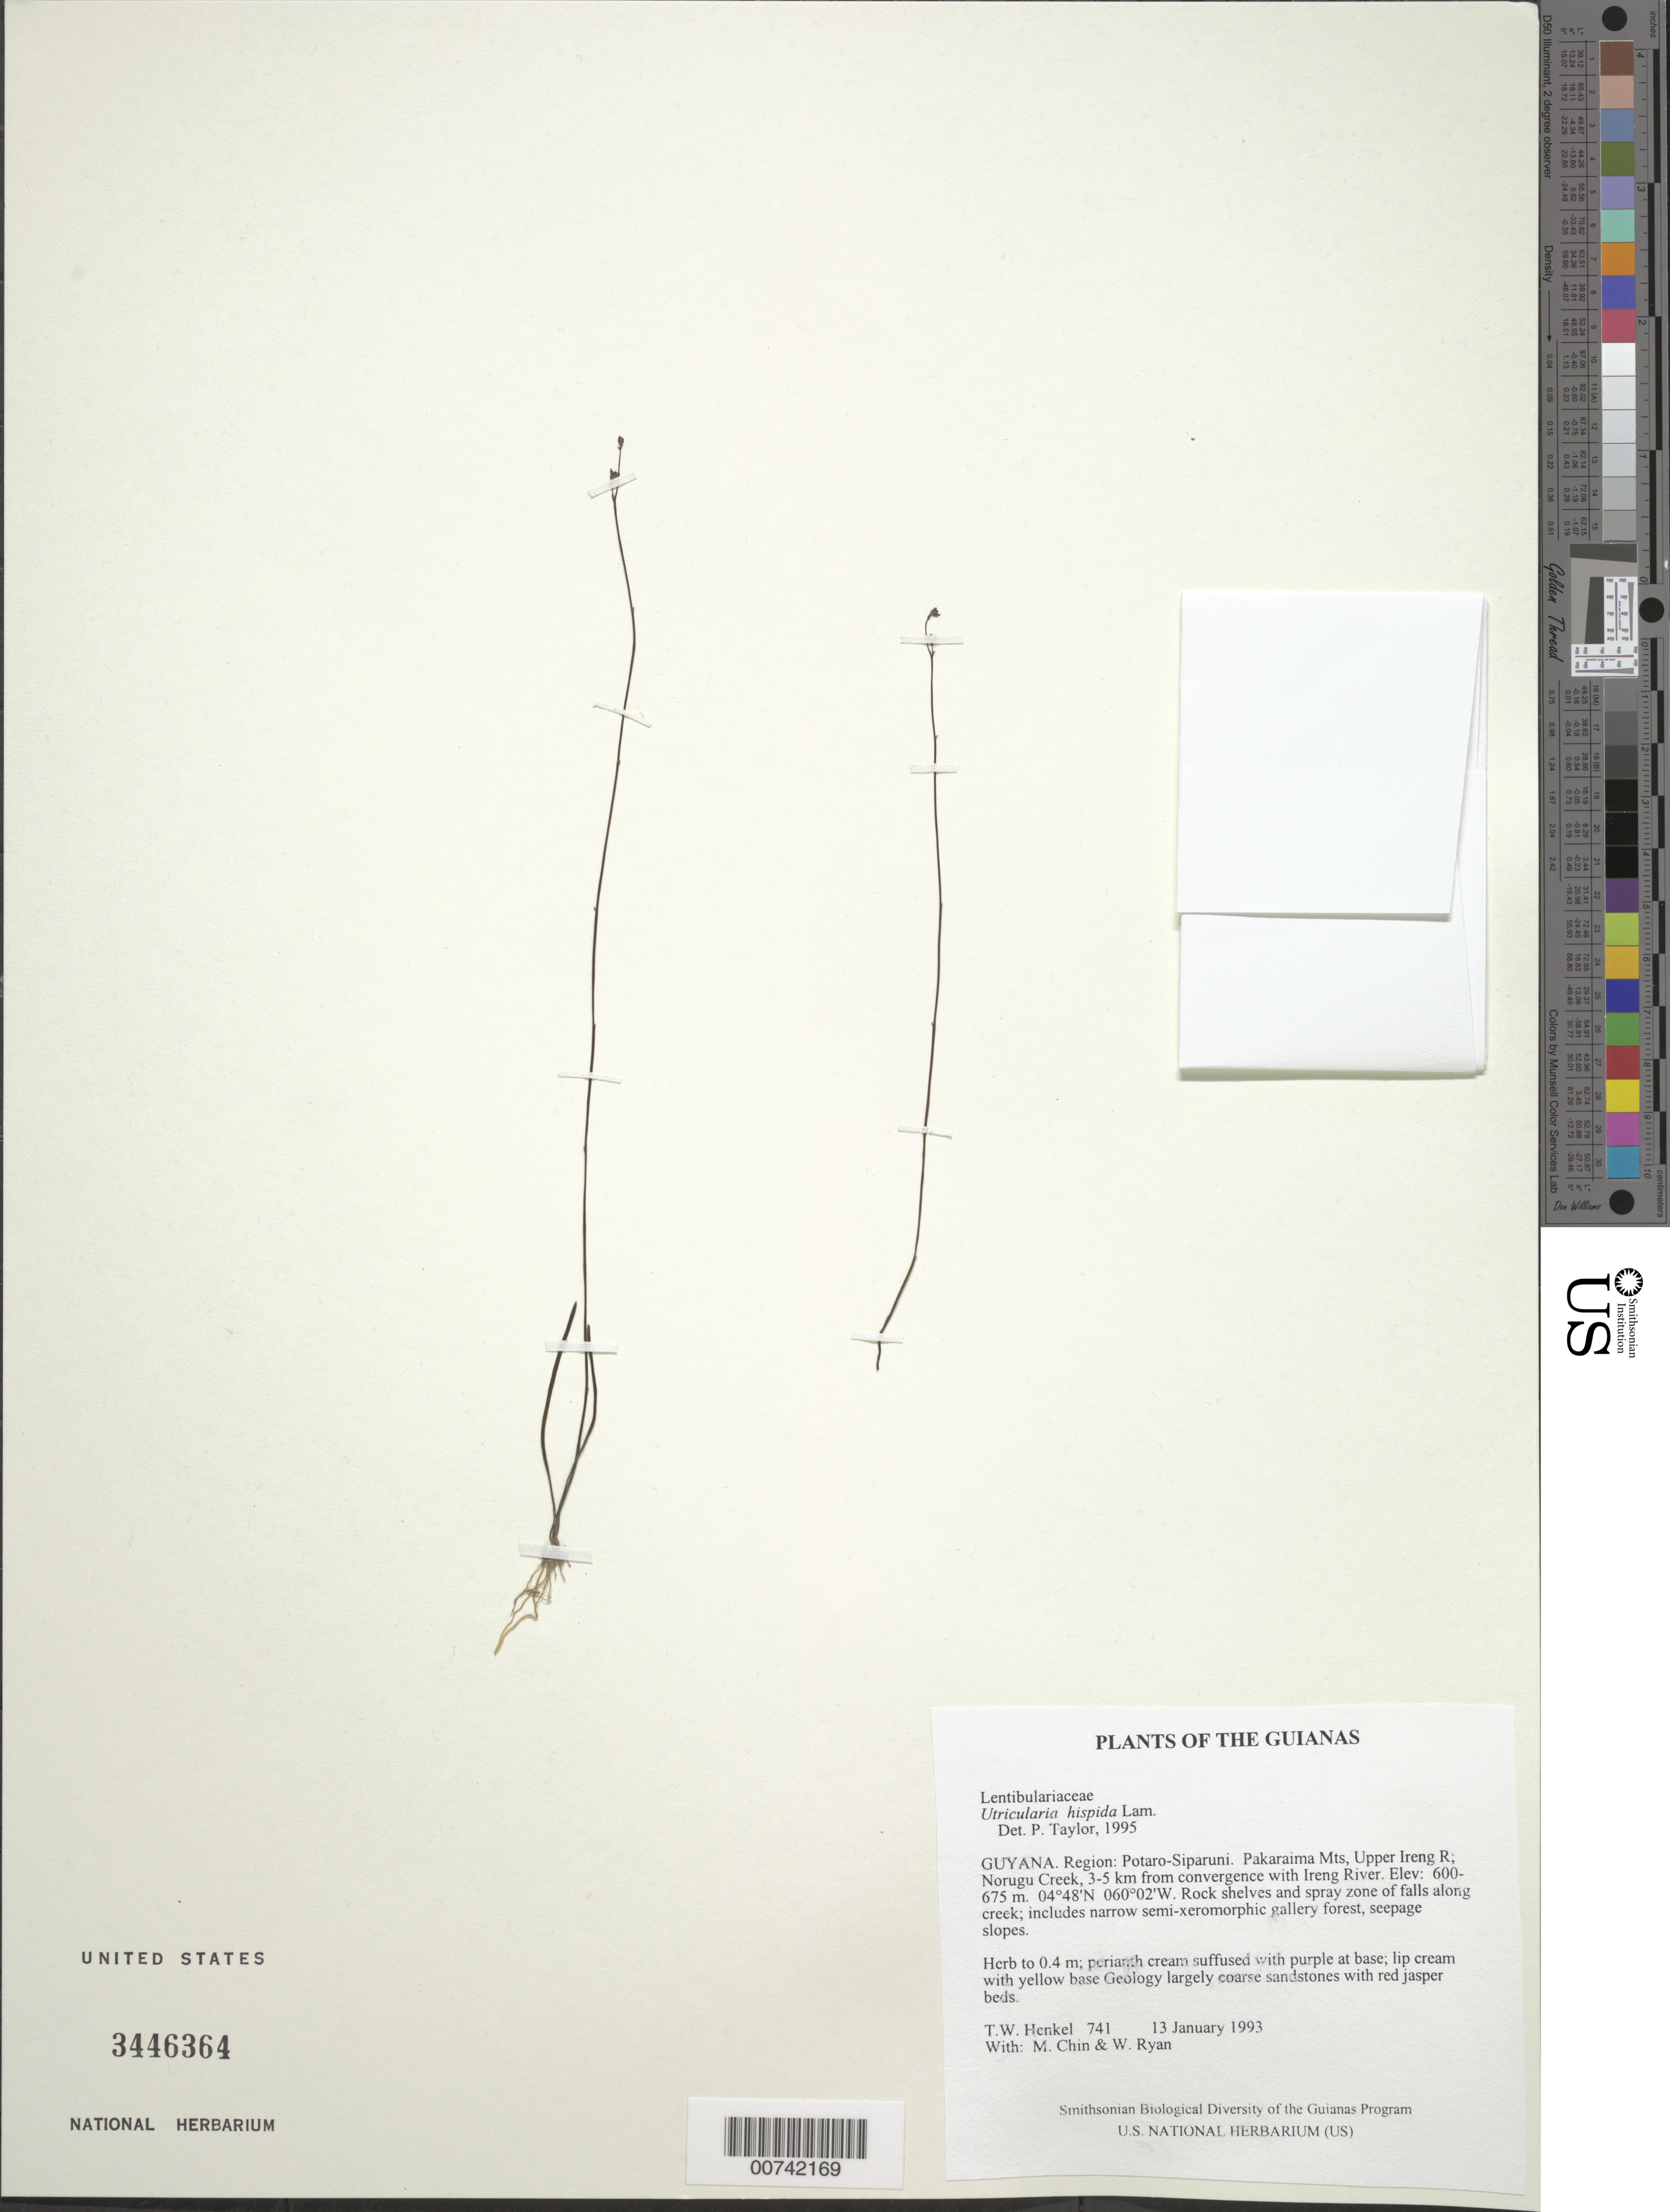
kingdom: Plantae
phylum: Tracheophyta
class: Magnoliopsida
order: Lamiales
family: Lentibulariaceae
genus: Utricularia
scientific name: Utricularia hispida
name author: Lam.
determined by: Taylor, P.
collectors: T. Henkel, M. Chin & W. Ryan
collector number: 741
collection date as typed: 13 January 1993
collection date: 1993-01-13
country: Guyana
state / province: Potaro-Siparuni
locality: Pakaraima Mts, Upper Ireng R; Norugu Creek, 3-5 km from convergence with Ireng River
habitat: Rock shelves and spray zone of falls along creek; includes narrow semi-xeromorphic gallery forest, seepage slopes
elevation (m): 600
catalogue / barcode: US 3446364